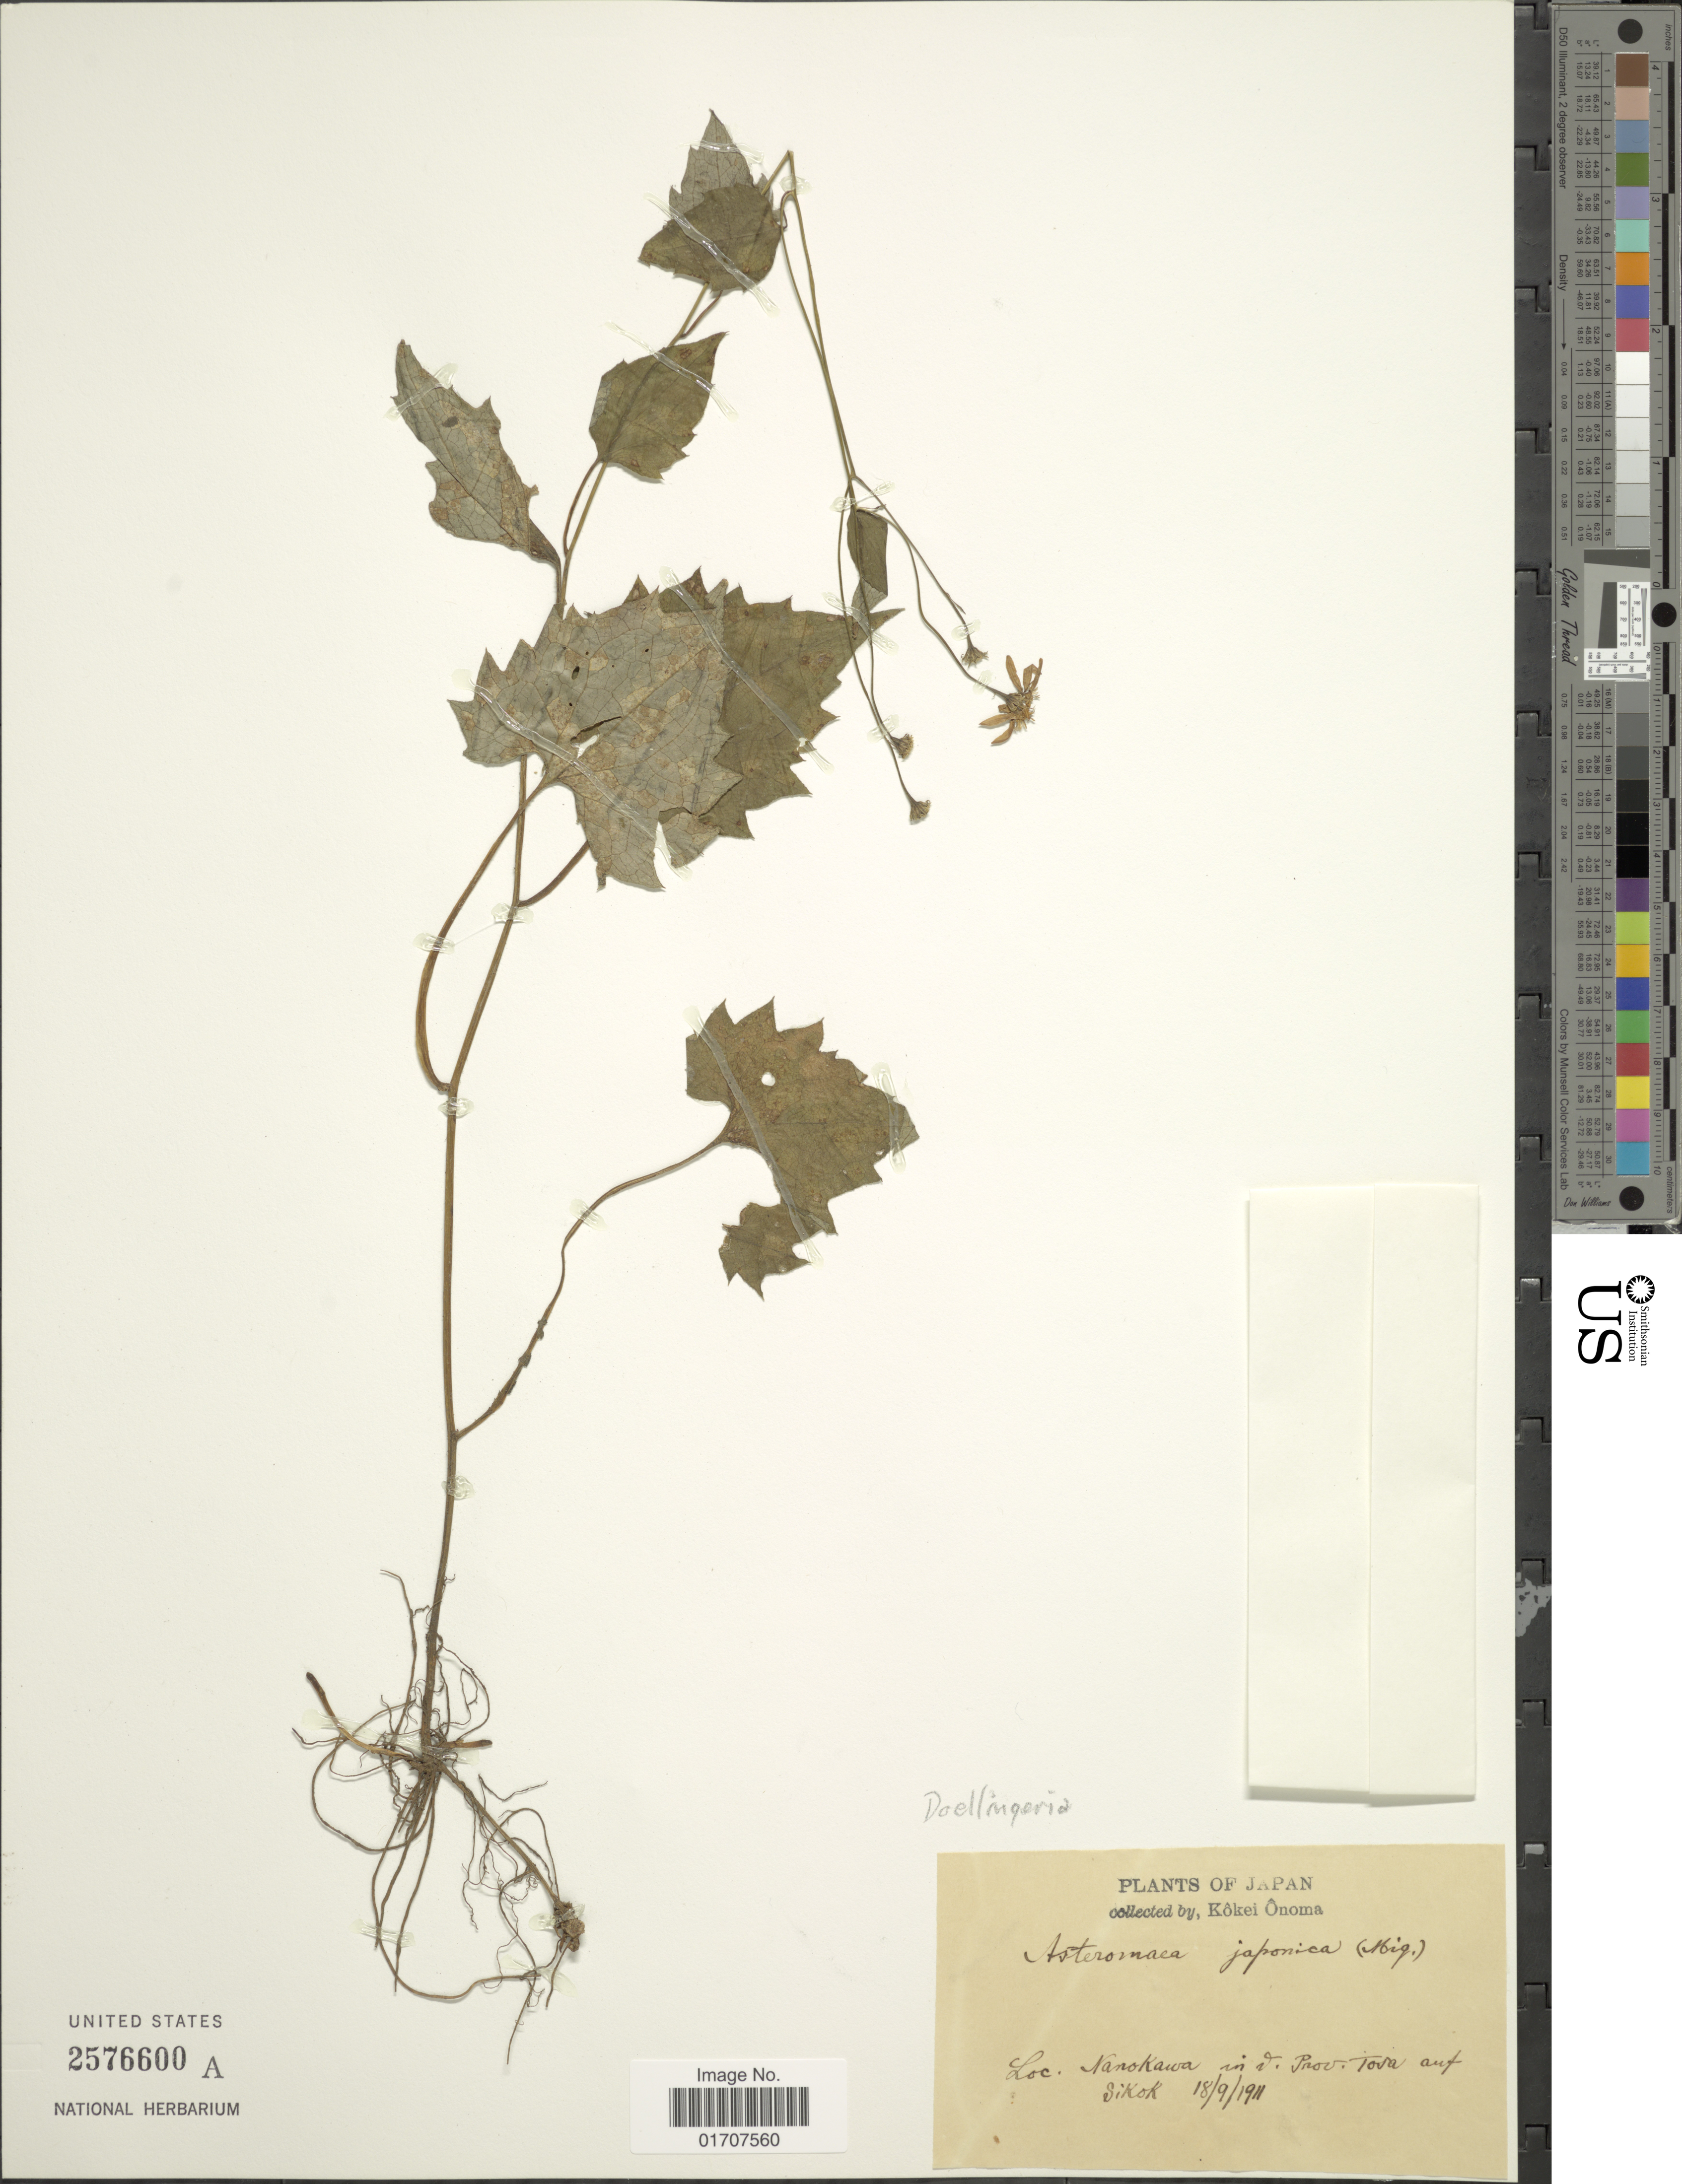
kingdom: Plantae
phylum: Tracheophyta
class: Magnoliopsida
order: Asterales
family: Asteraceae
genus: Doellingeria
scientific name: Doellingeria japonica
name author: (Miq.) G.L. Nesom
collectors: K. Onoma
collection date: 1911-09-18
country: Japan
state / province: Koti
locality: Nanokawa in Prov. Tosa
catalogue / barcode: US 2576600A